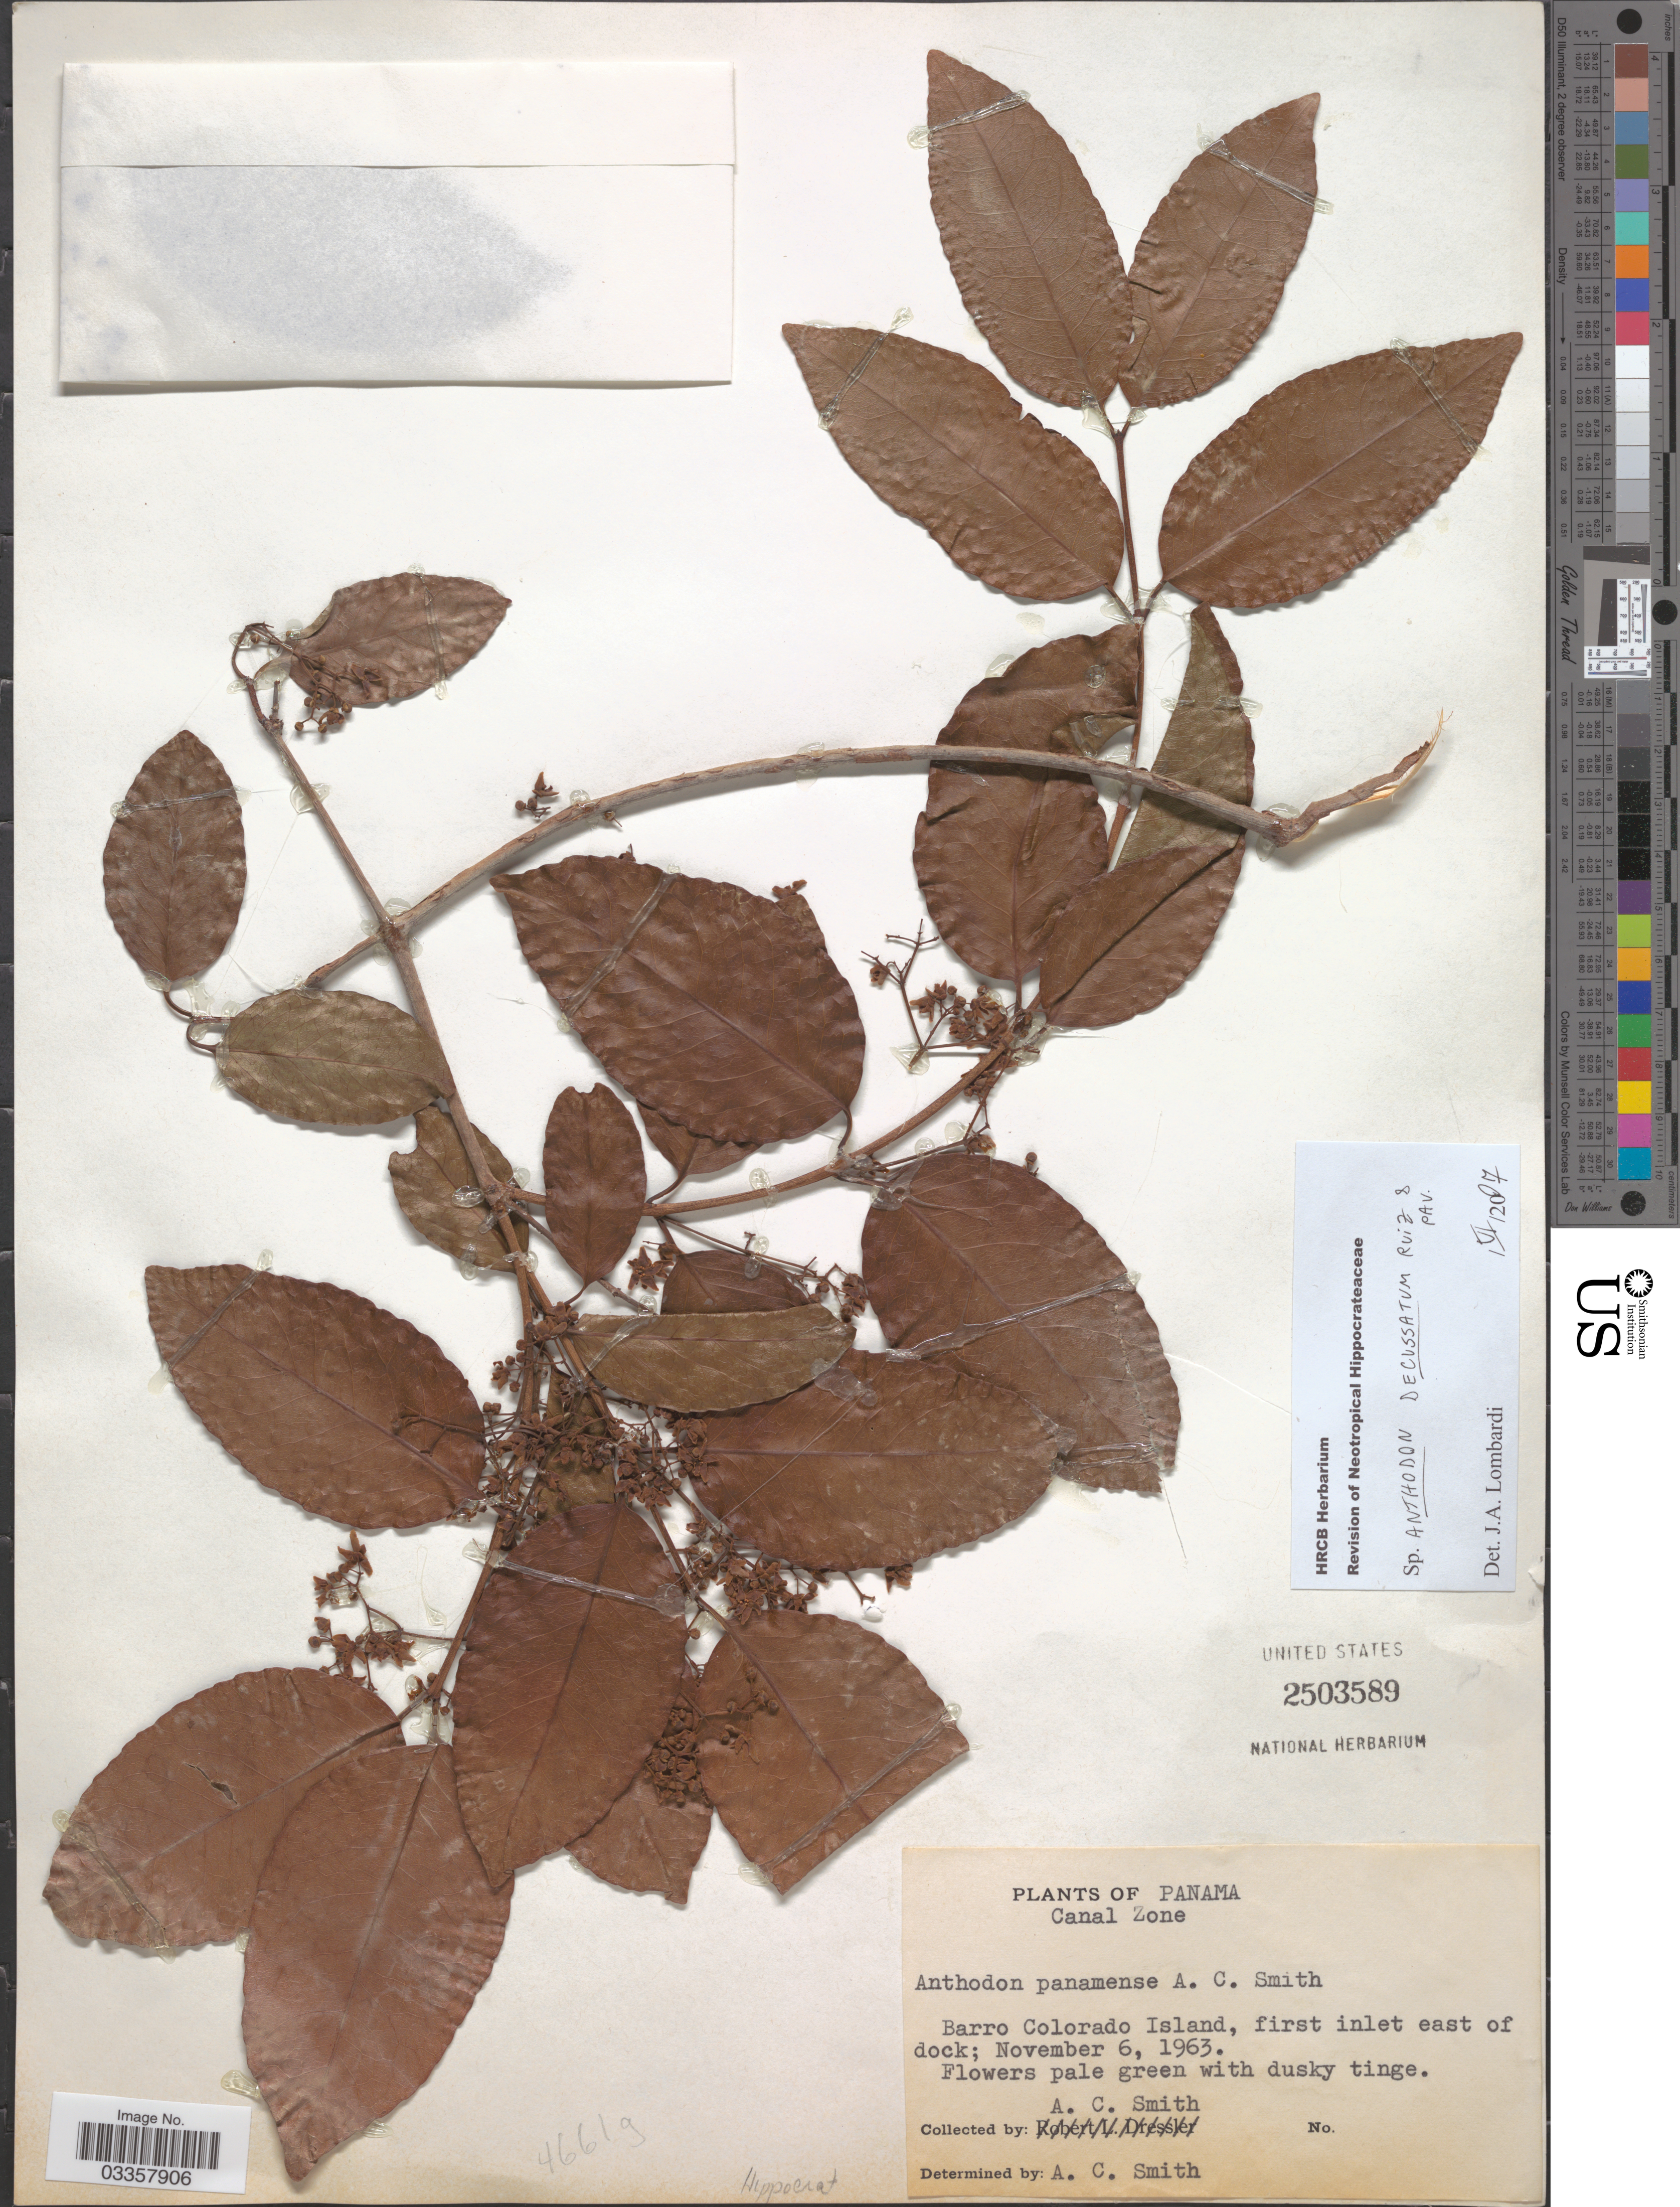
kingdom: Plantae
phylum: Tracheophyta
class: Magnoliopsida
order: Celastrales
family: Celastraceae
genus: Anthodon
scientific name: Anthodon decussatum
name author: Ruiz & Pav.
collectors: A. C. Smith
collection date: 1963-11-06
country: Panama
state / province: Panamá Oeste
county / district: Canal Zone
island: Barro Colorado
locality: Canal Zone. Barro Colorado Island, first inlet east of dock.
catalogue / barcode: US 2503589